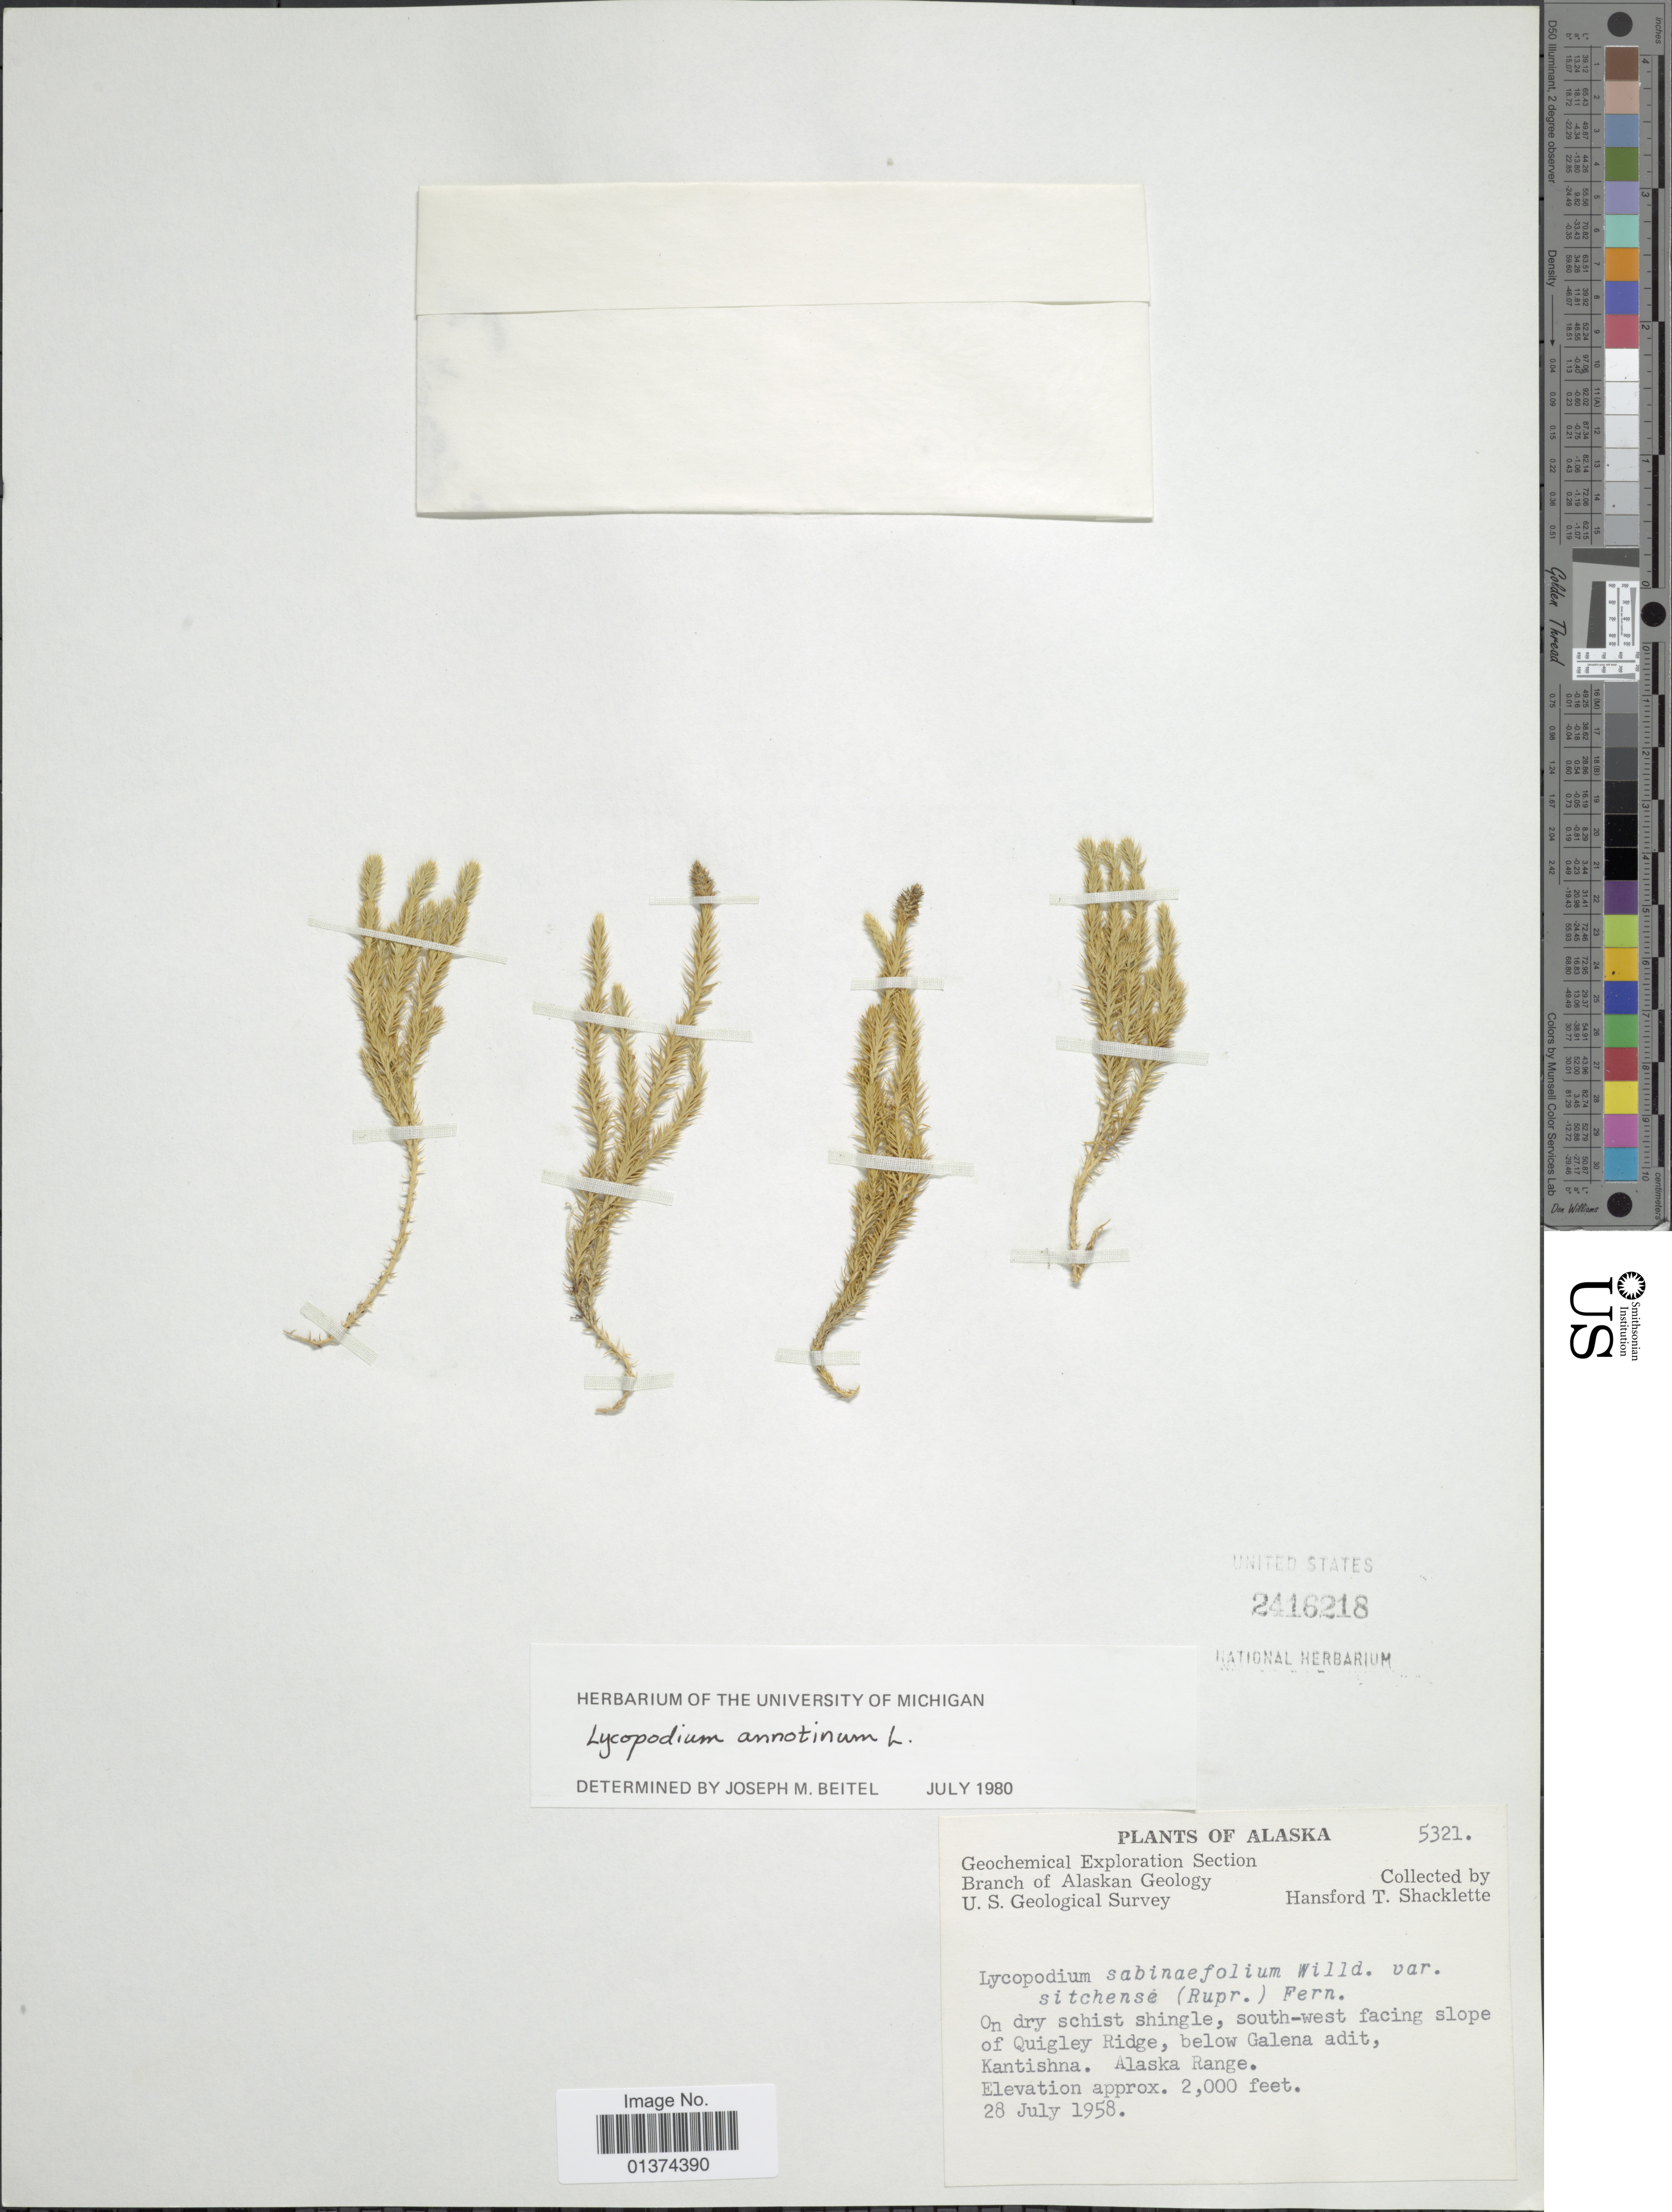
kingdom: Plantae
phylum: Tracheophyta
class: Lycopodiopsida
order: Lycopodiales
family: Lycopodiaceae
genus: Spinulum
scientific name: Spinulum annotinum subsp. annotinum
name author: (L.) A. Haines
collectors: H. Shacklette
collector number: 5321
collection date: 1958-07-28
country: United States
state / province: Alaska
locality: On dry schist shingle, south-west facing slope of Quigley Ridge, below Galena adit, Kantishna. Alaska Range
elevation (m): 610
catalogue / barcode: US 2416218